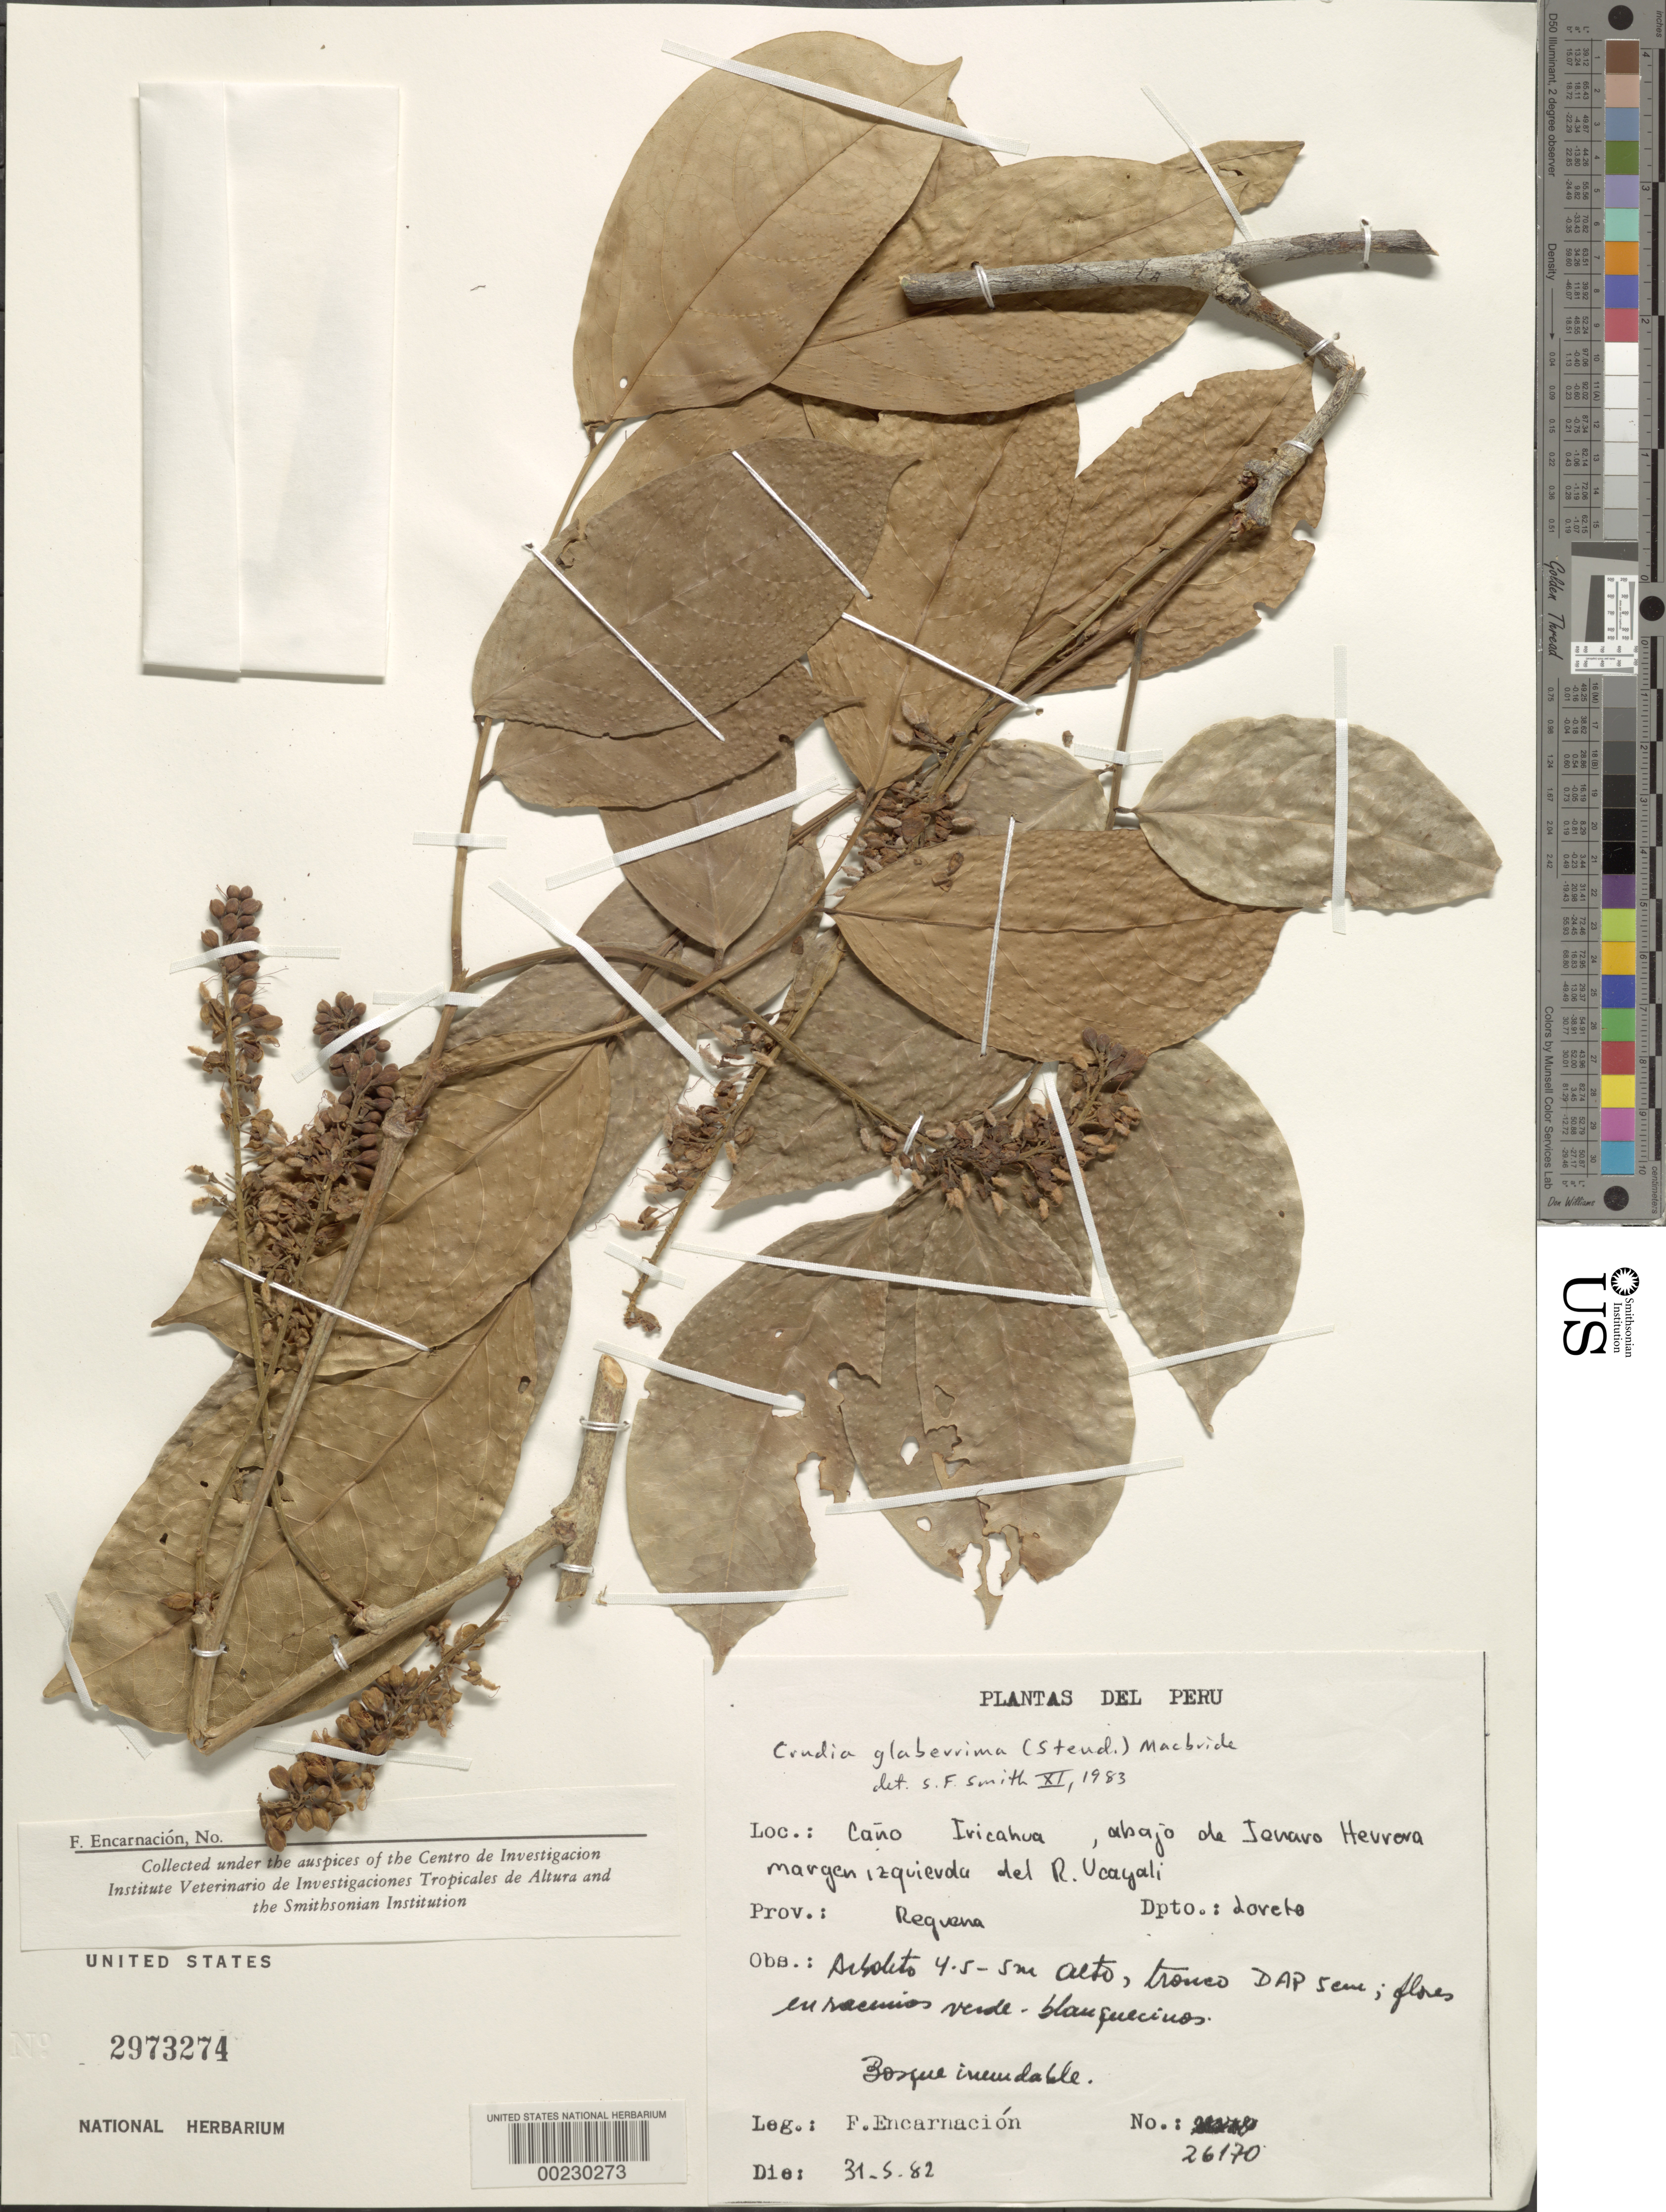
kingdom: Plantae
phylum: Tracheophyta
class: Magnoliopsida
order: Fabales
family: Fabaceae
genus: Crudia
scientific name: Crudia glaberrima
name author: (Steud.) J.F. Macbr.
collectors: F. Encarnación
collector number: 26170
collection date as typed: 31 May 1982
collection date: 1982-05-31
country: Peru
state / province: Loreto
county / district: Requena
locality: Cano iricahua, below jenaro herrera, left side of rio veayali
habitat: Margin of river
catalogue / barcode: US 2973274